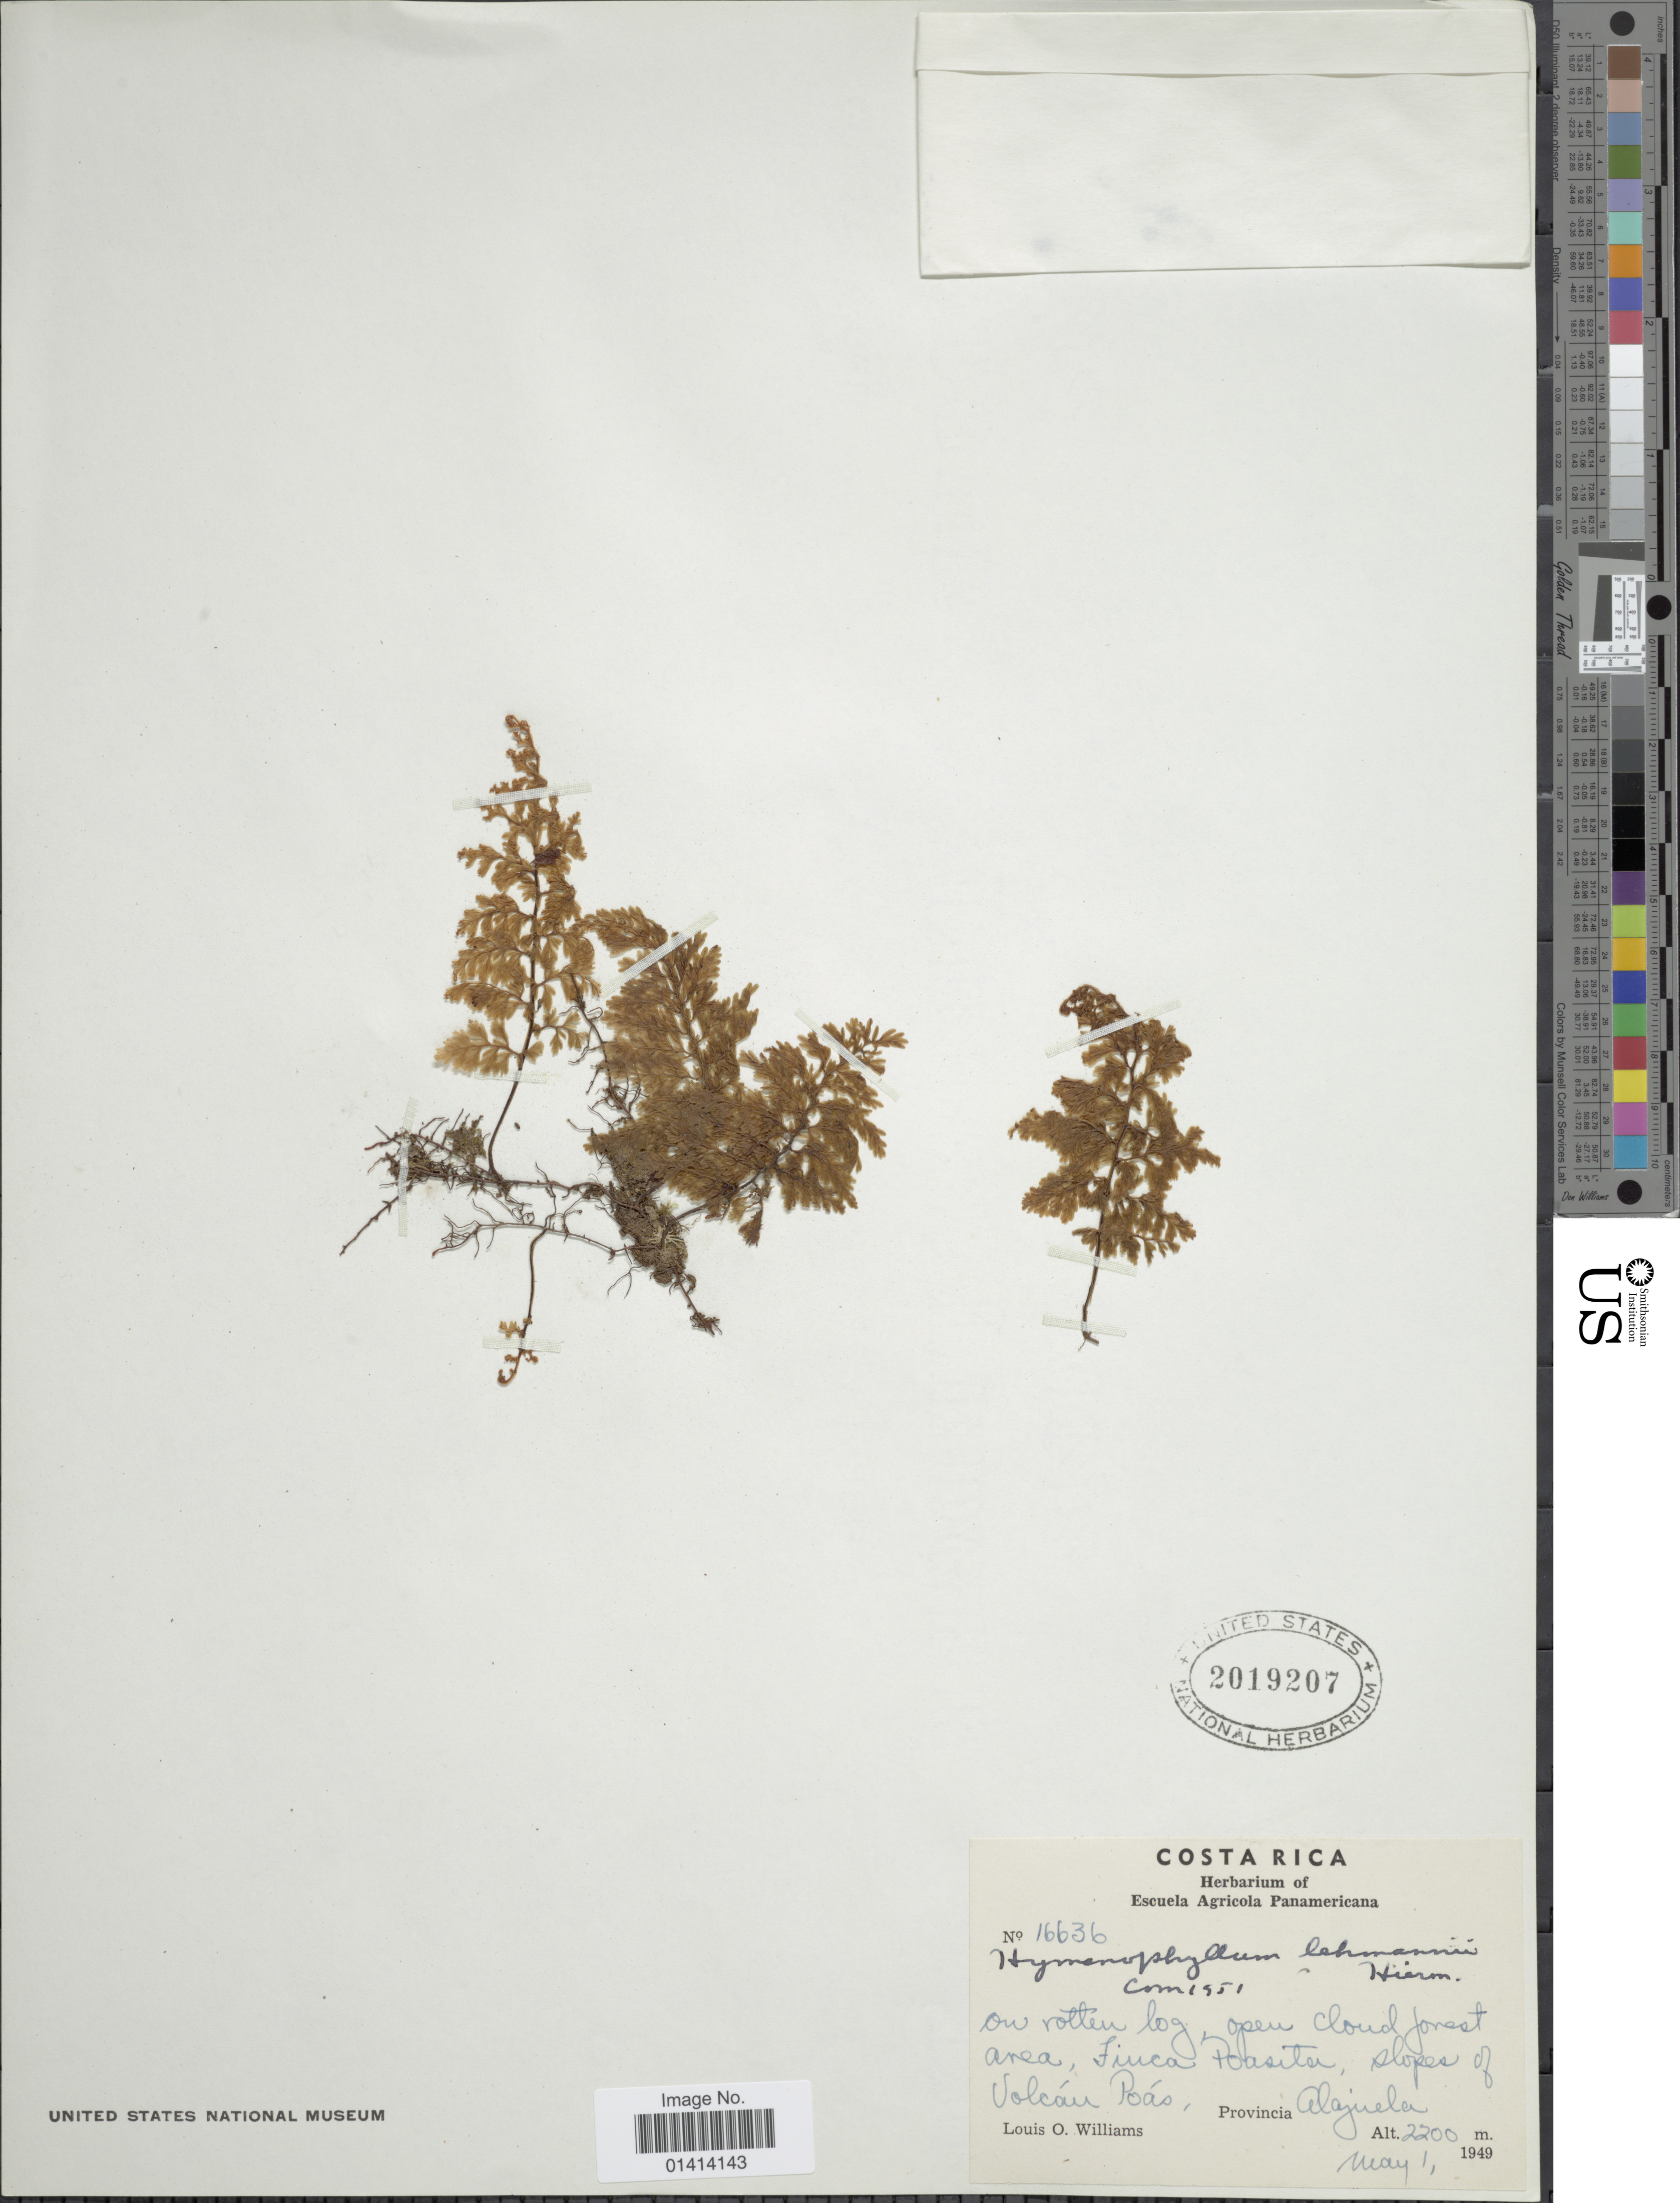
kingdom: Plantae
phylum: Tracheophyta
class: Polypodiopsida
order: Hymenophyllales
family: Hymenophyllaceae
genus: Hymenophyllum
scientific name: Hymenophyllum myriocarpum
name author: Hook.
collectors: L. O. Williams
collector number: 16636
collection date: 1949-05-01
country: Costa Rica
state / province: Alajuela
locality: Open cloud forest area, Finca Poasita, slopes of Volcán Poás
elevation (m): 2200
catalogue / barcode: US 2019207